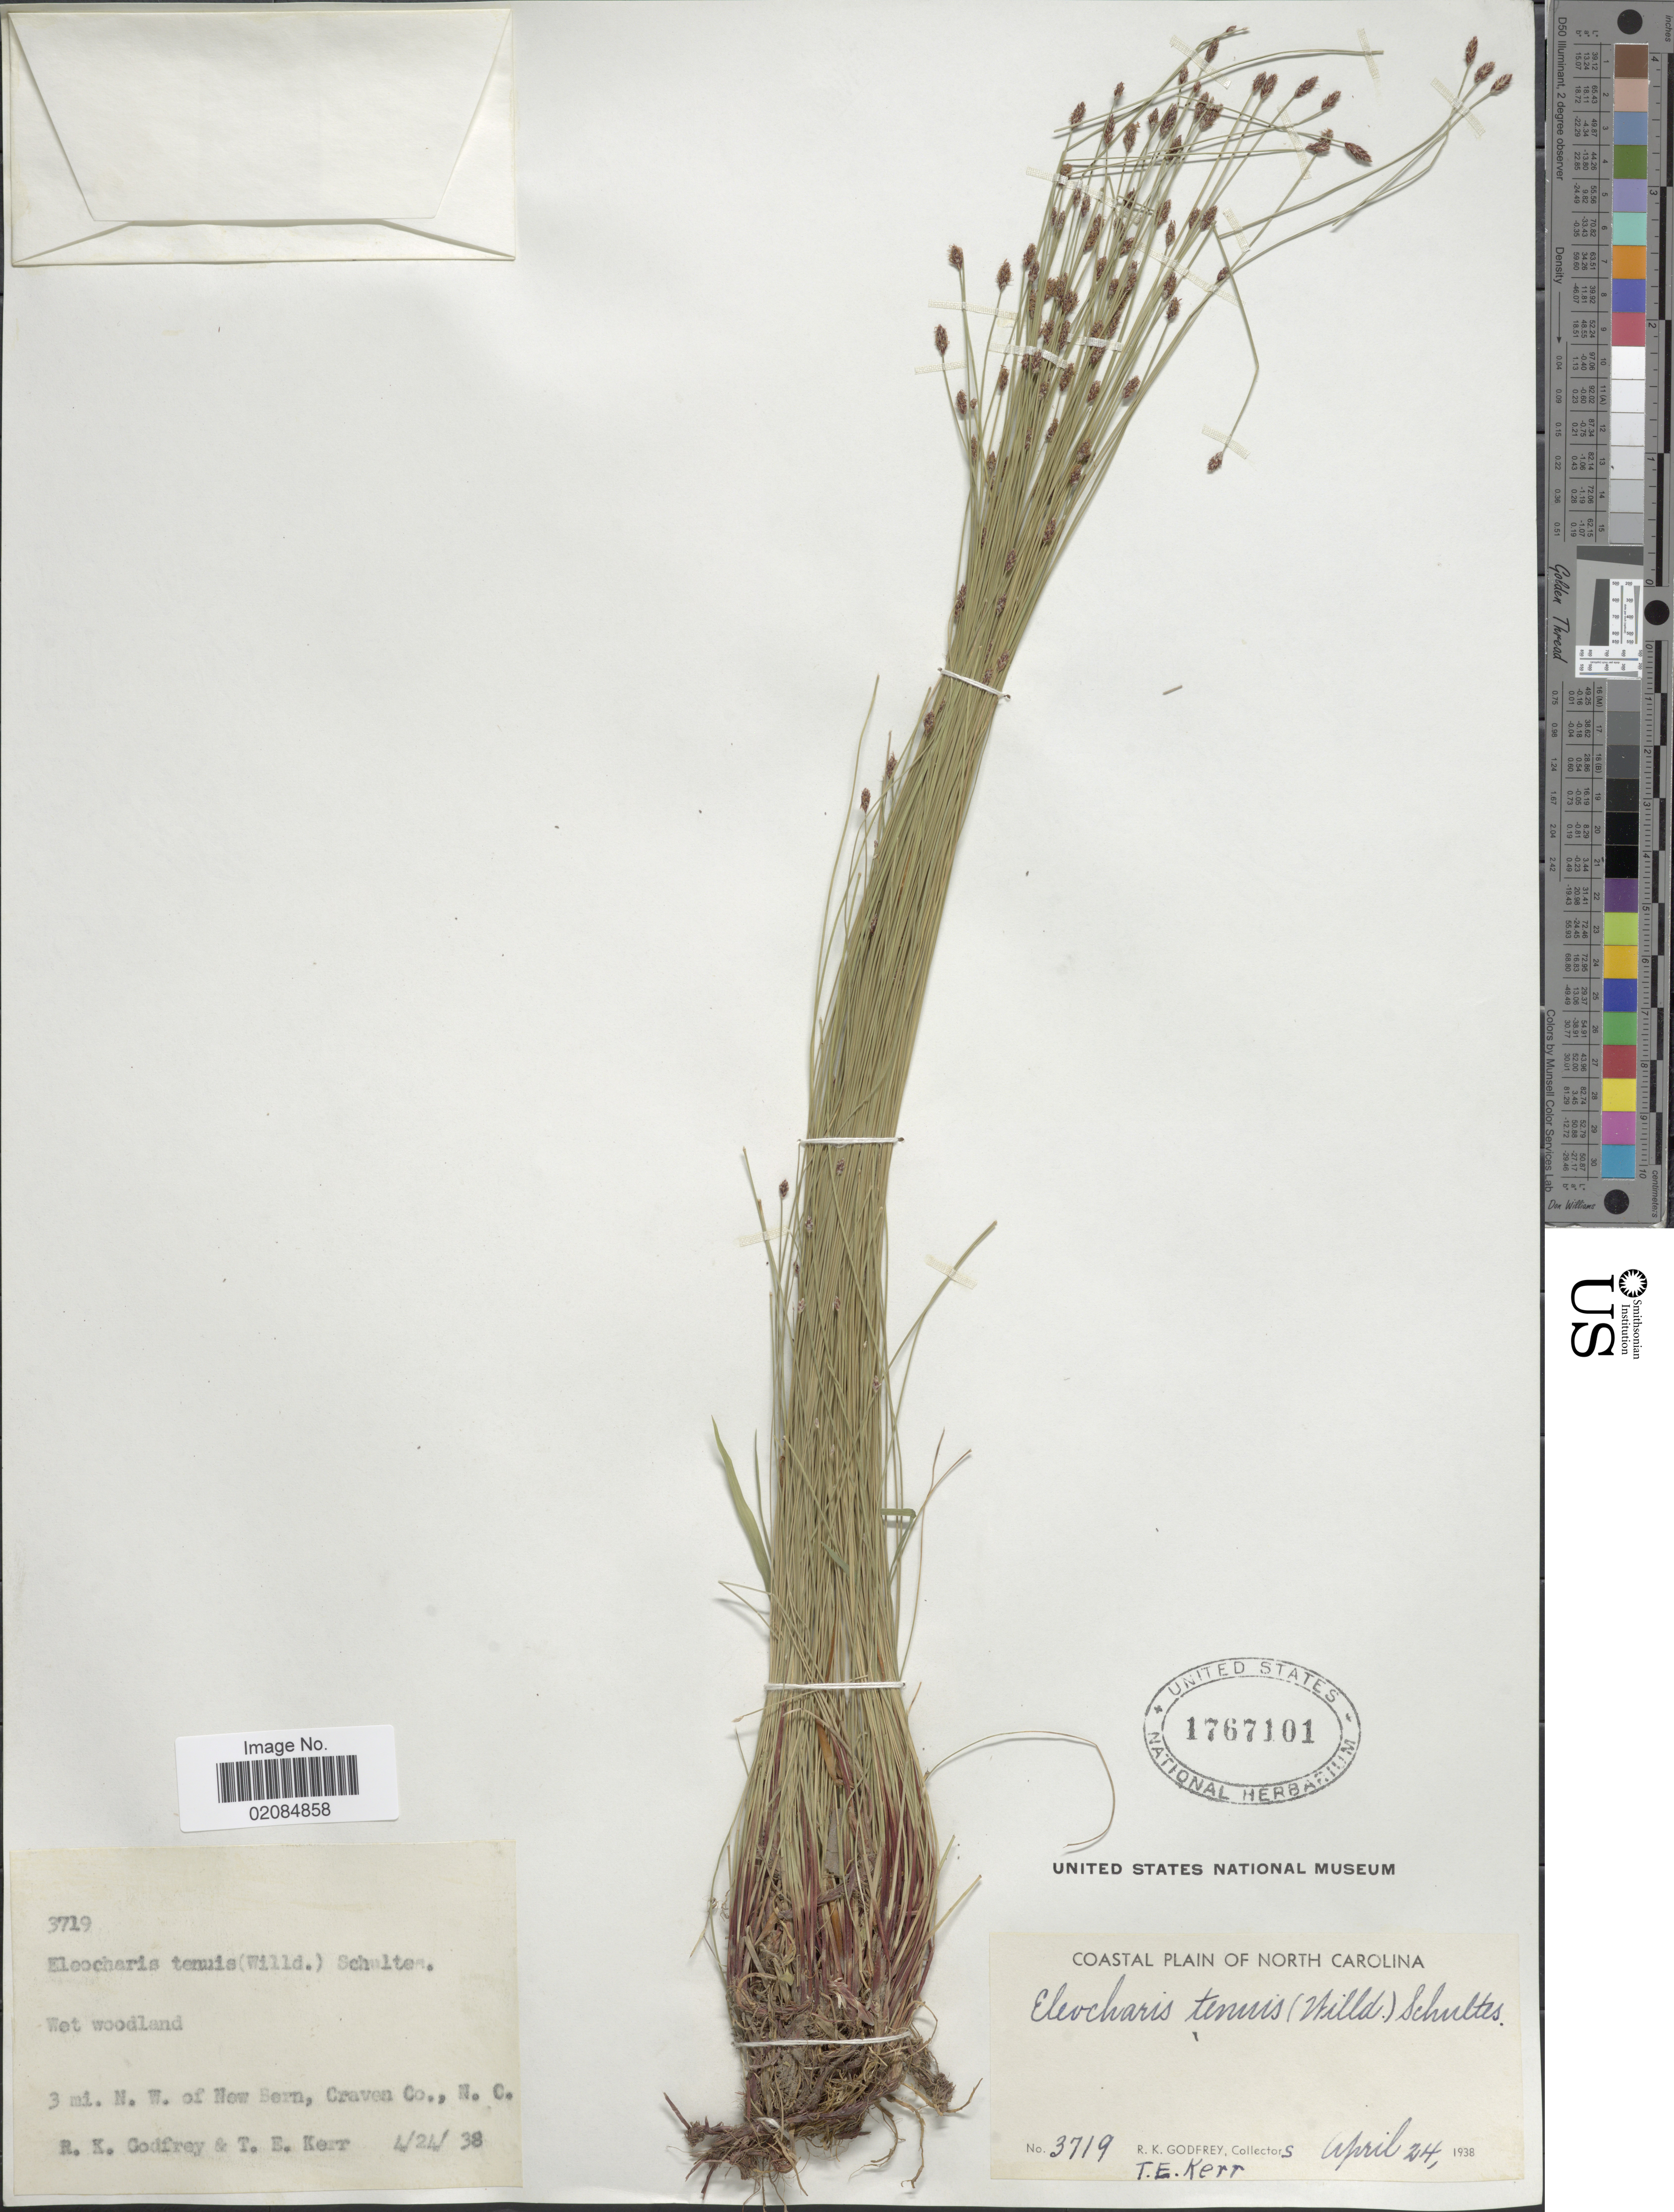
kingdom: Plantae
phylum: Tracheophyta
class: Liliopsida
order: Poales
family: Cyperaceae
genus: Eleocharis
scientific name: Eleocharis tenuis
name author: (Willd.) Schult.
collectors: R. K. Godfrey & T. E. Kerr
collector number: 3719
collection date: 1938-04-24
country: United States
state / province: North Carolina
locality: Coastal Plain of North Carolina. 3 mi. N. W. of New Bern, Craven Co., N. C.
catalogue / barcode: US 1767101